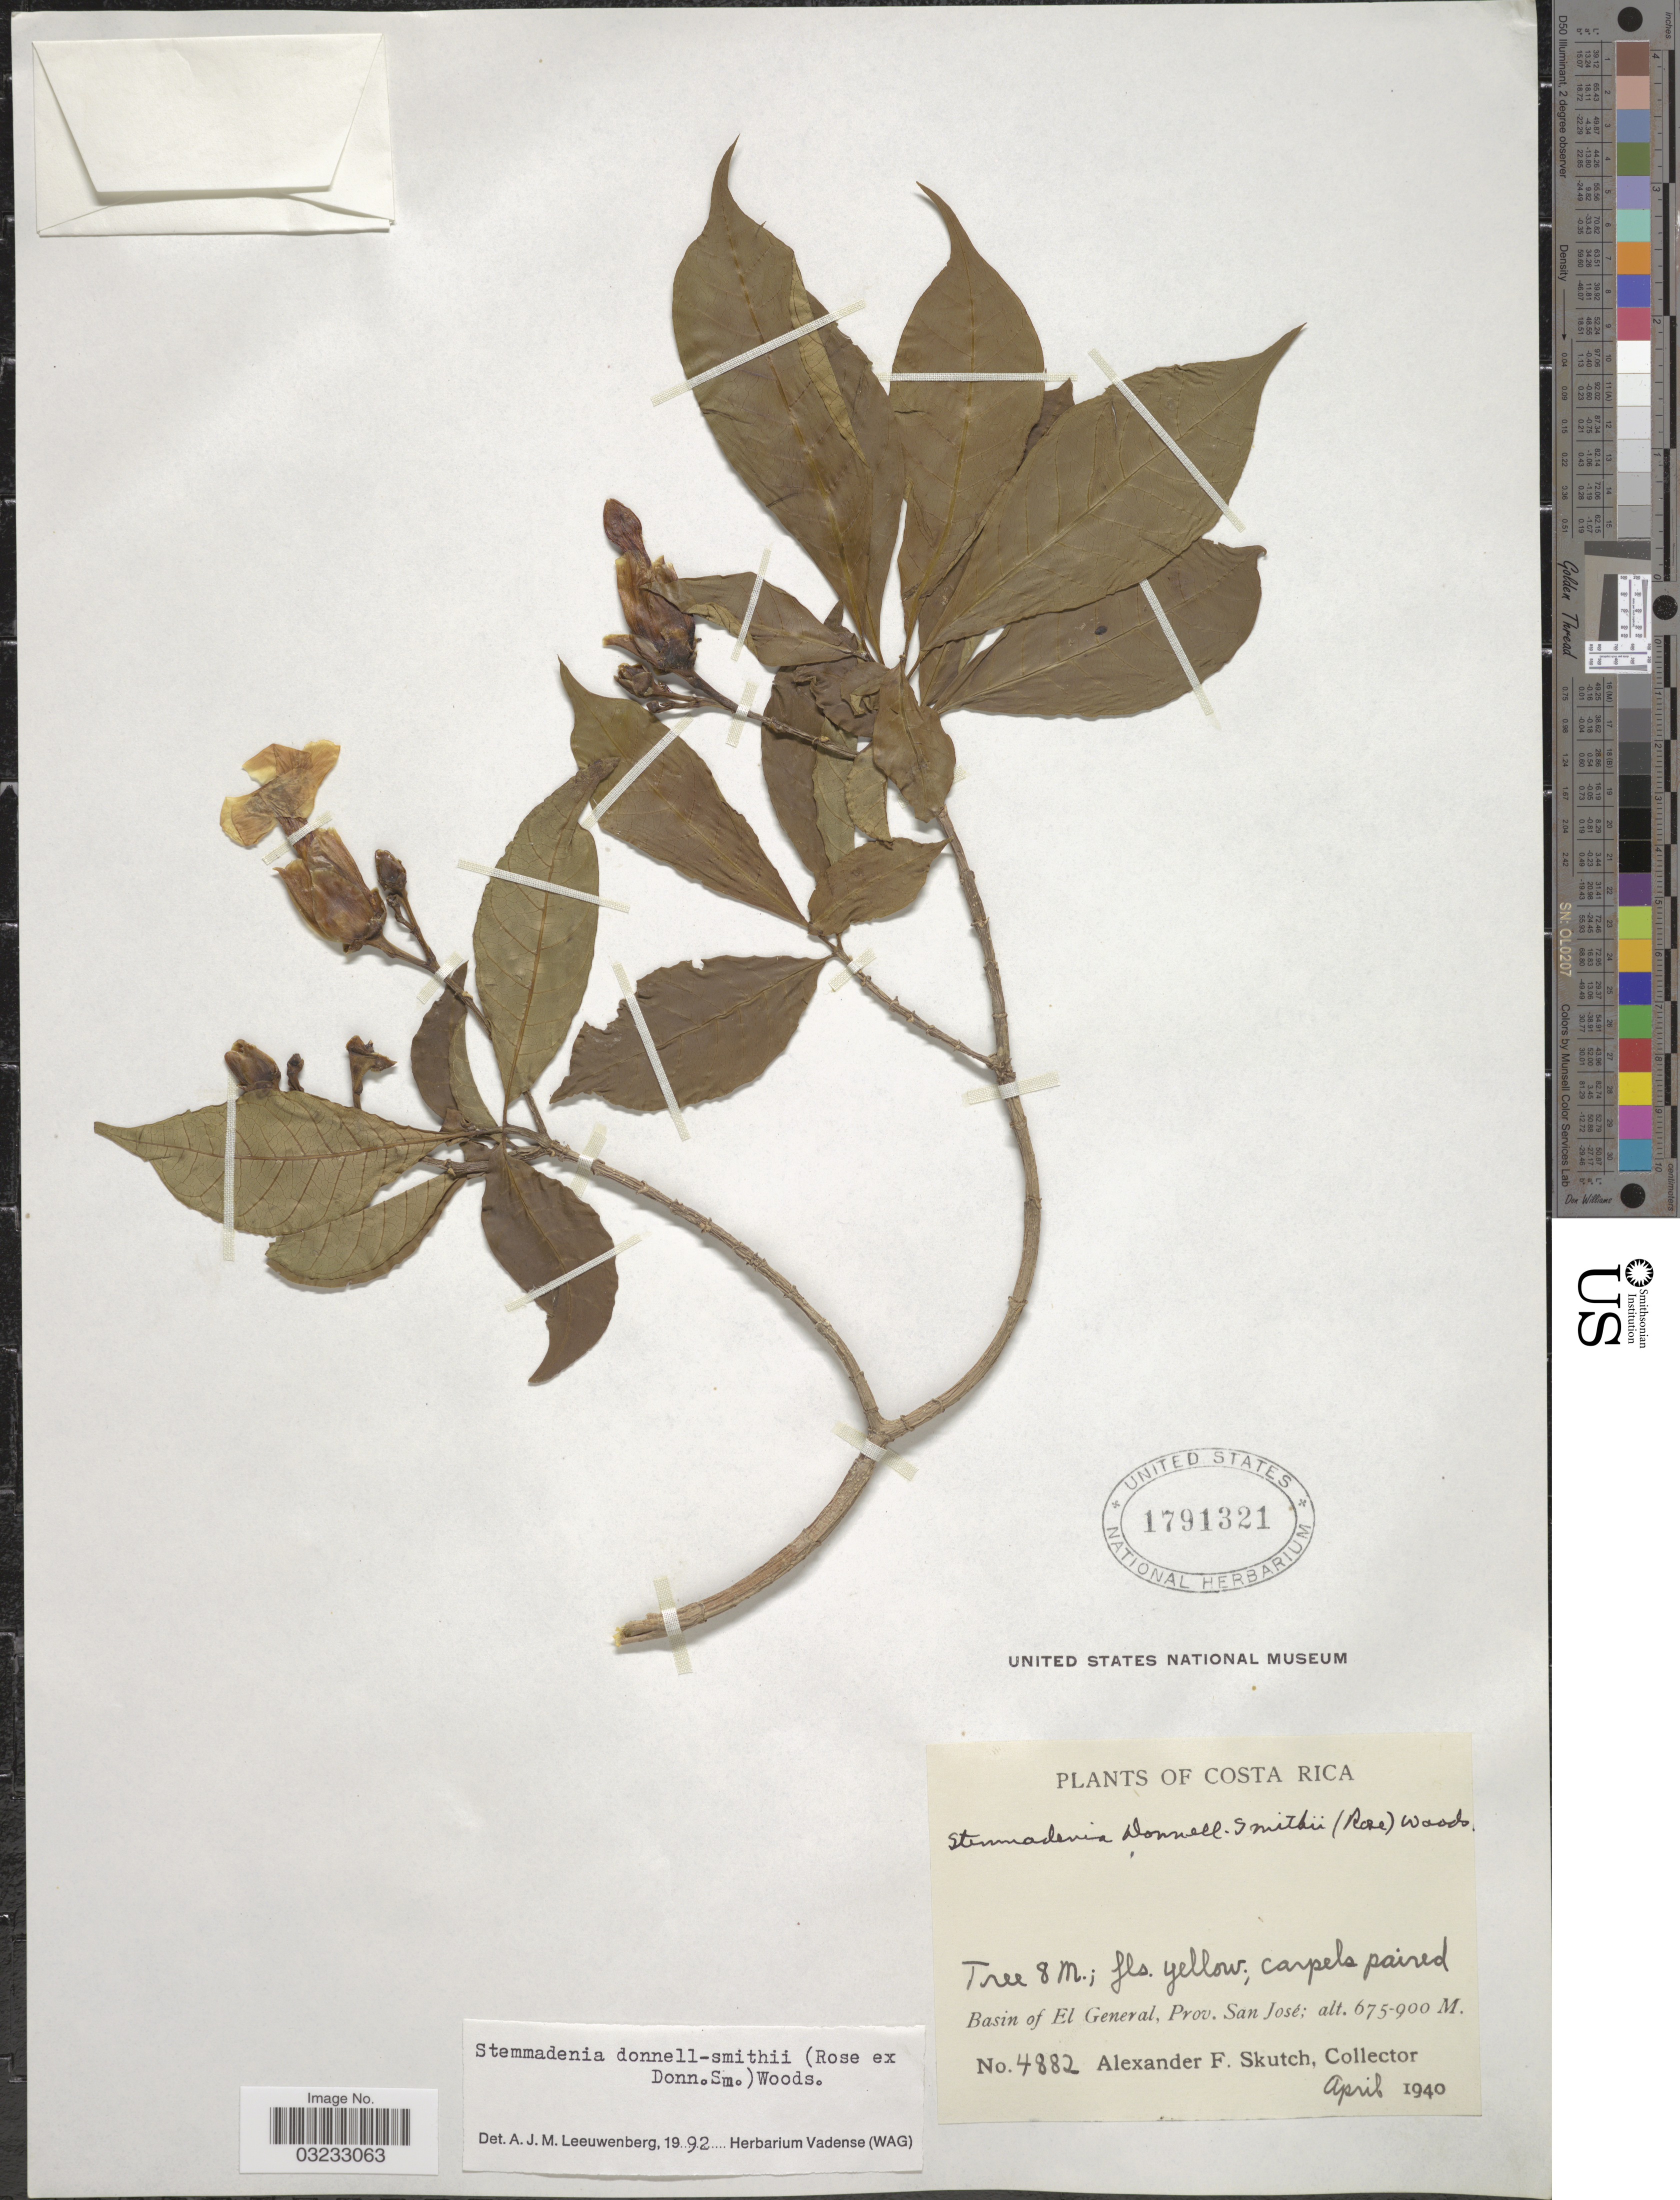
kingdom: Plantae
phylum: Tracheophyta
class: Magnoliopsida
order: Gentianales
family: Apocynaceae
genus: Stemmadenia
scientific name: Stemmadenia donnell-smithii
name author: (Rose ex Donn. Sm.) Woodson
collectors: A. F. Skutch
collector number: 4882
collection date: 1940-04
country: Costa Rica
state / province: San José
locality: Basin of El General.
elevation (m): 675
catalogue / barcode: US 1791321